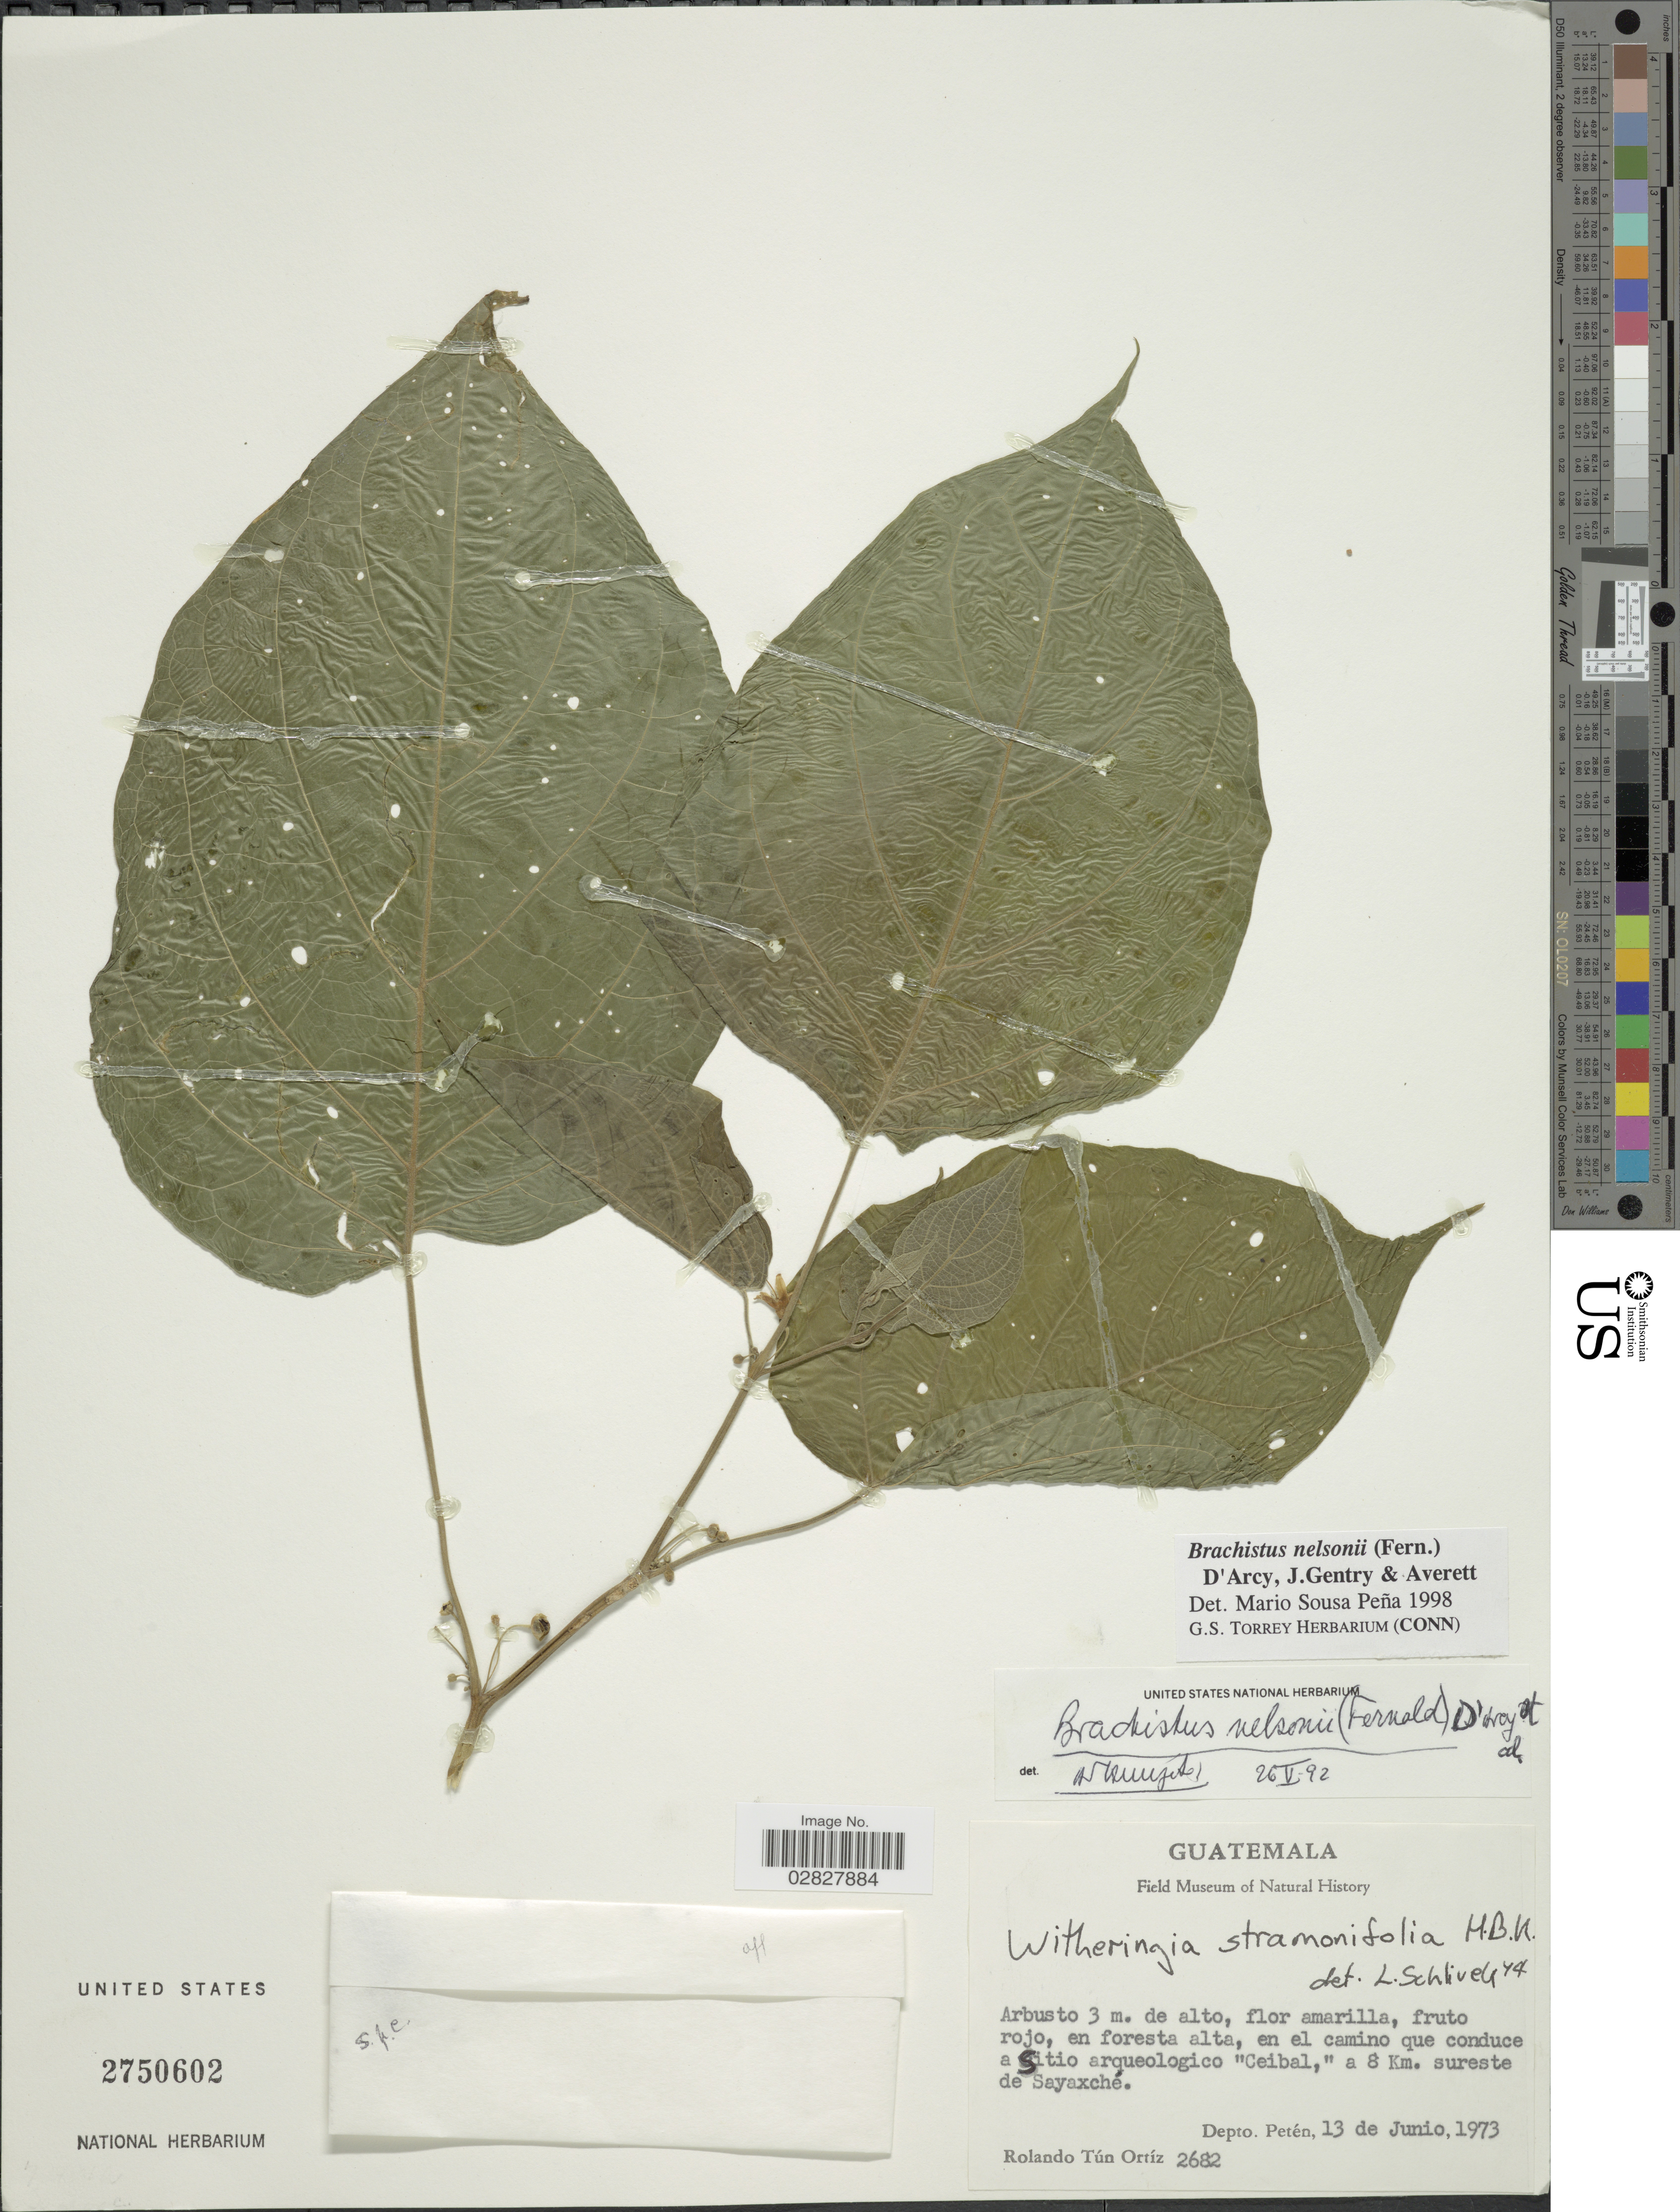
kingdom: Plantae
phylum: Tracheophyta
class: Magnoliopsida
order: Solanales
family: Solanaceae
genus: Brachistus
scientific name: Brachistus nelsonii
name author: (Fernald) D'Arcy et al.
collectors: R. T. Ortíz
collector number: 2682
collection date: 1973-06-13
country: Guatemala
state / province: El Petén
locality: En el camino que conduce a Sitio arqueologico "Ceibal", a 8 Km. sureste de Sayaxché, Depto. Petén.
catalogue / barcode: US 2750602